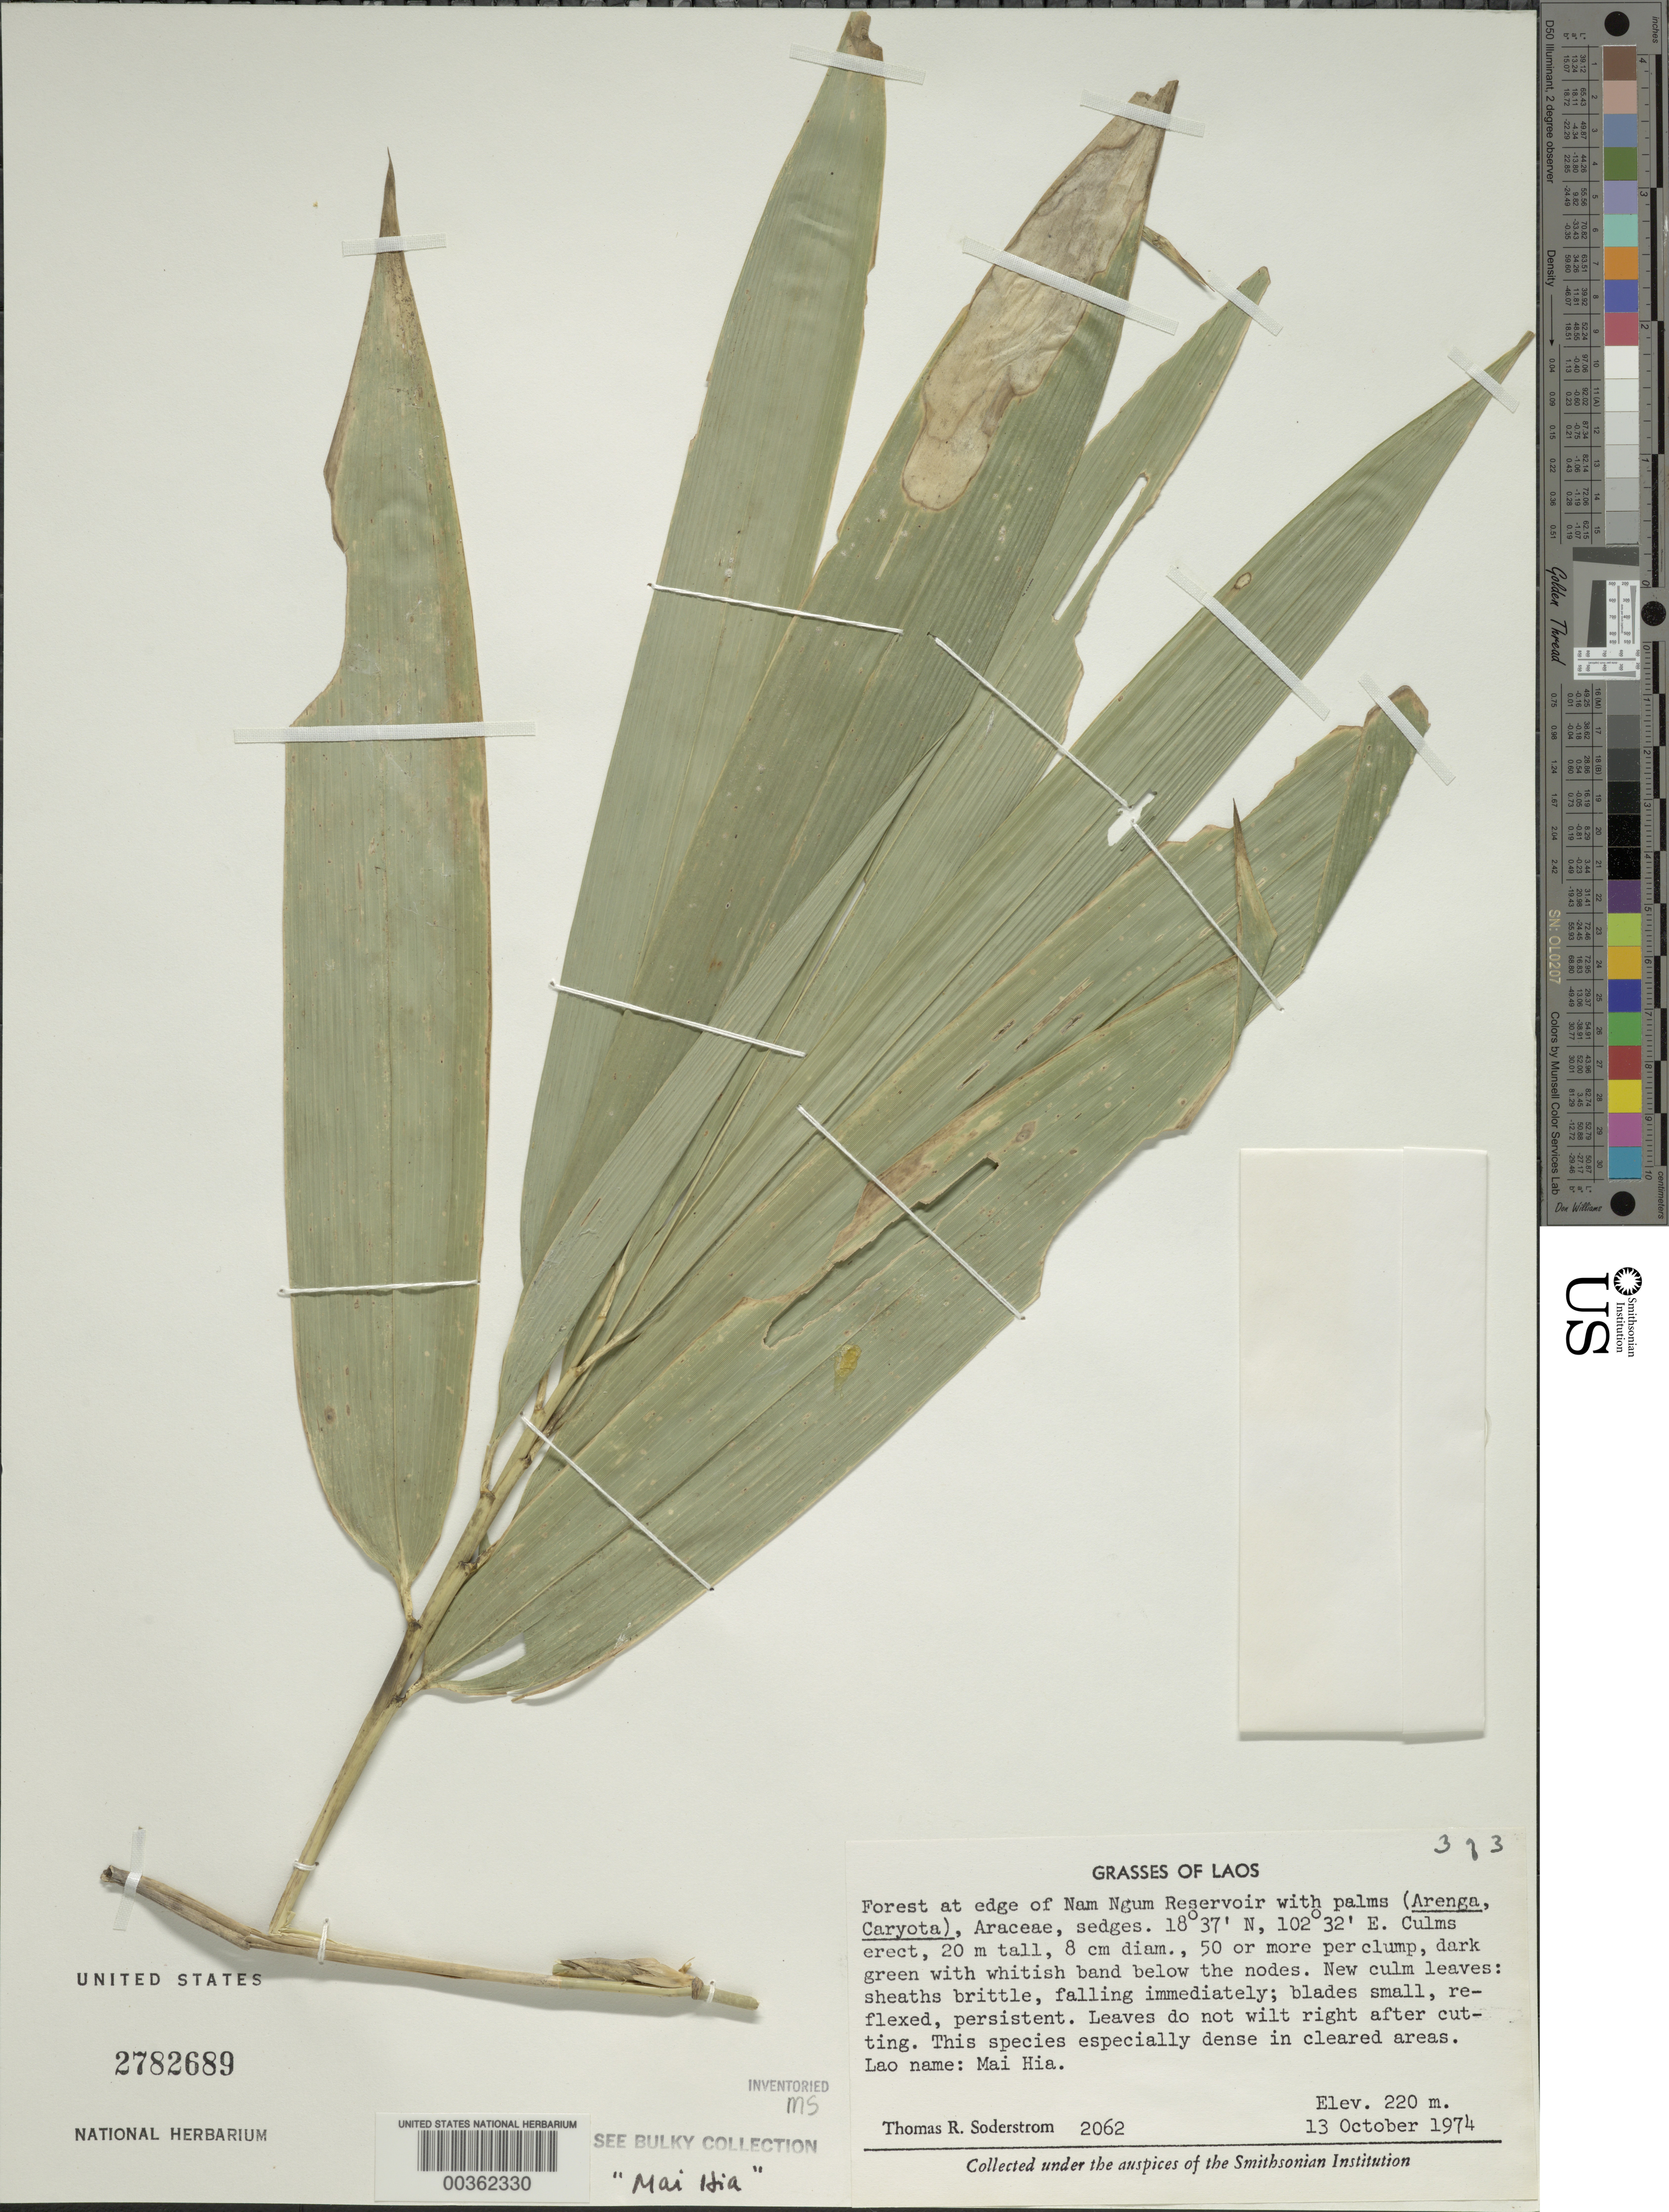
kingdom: Plantae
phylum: Tracheophyta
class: Liliopsida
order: Poales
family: Poaceae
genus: Cephalostachyum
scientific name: Cephalostachyum virgatum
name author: (Munro) Kurz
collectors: T. R. Soderstrom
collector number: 2062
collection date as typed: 13 Oct 1974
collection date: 1974-10-13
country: Laos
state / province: Viangchan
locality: Nam Ngum Reservoir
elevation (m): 220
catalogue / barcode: US 2782689